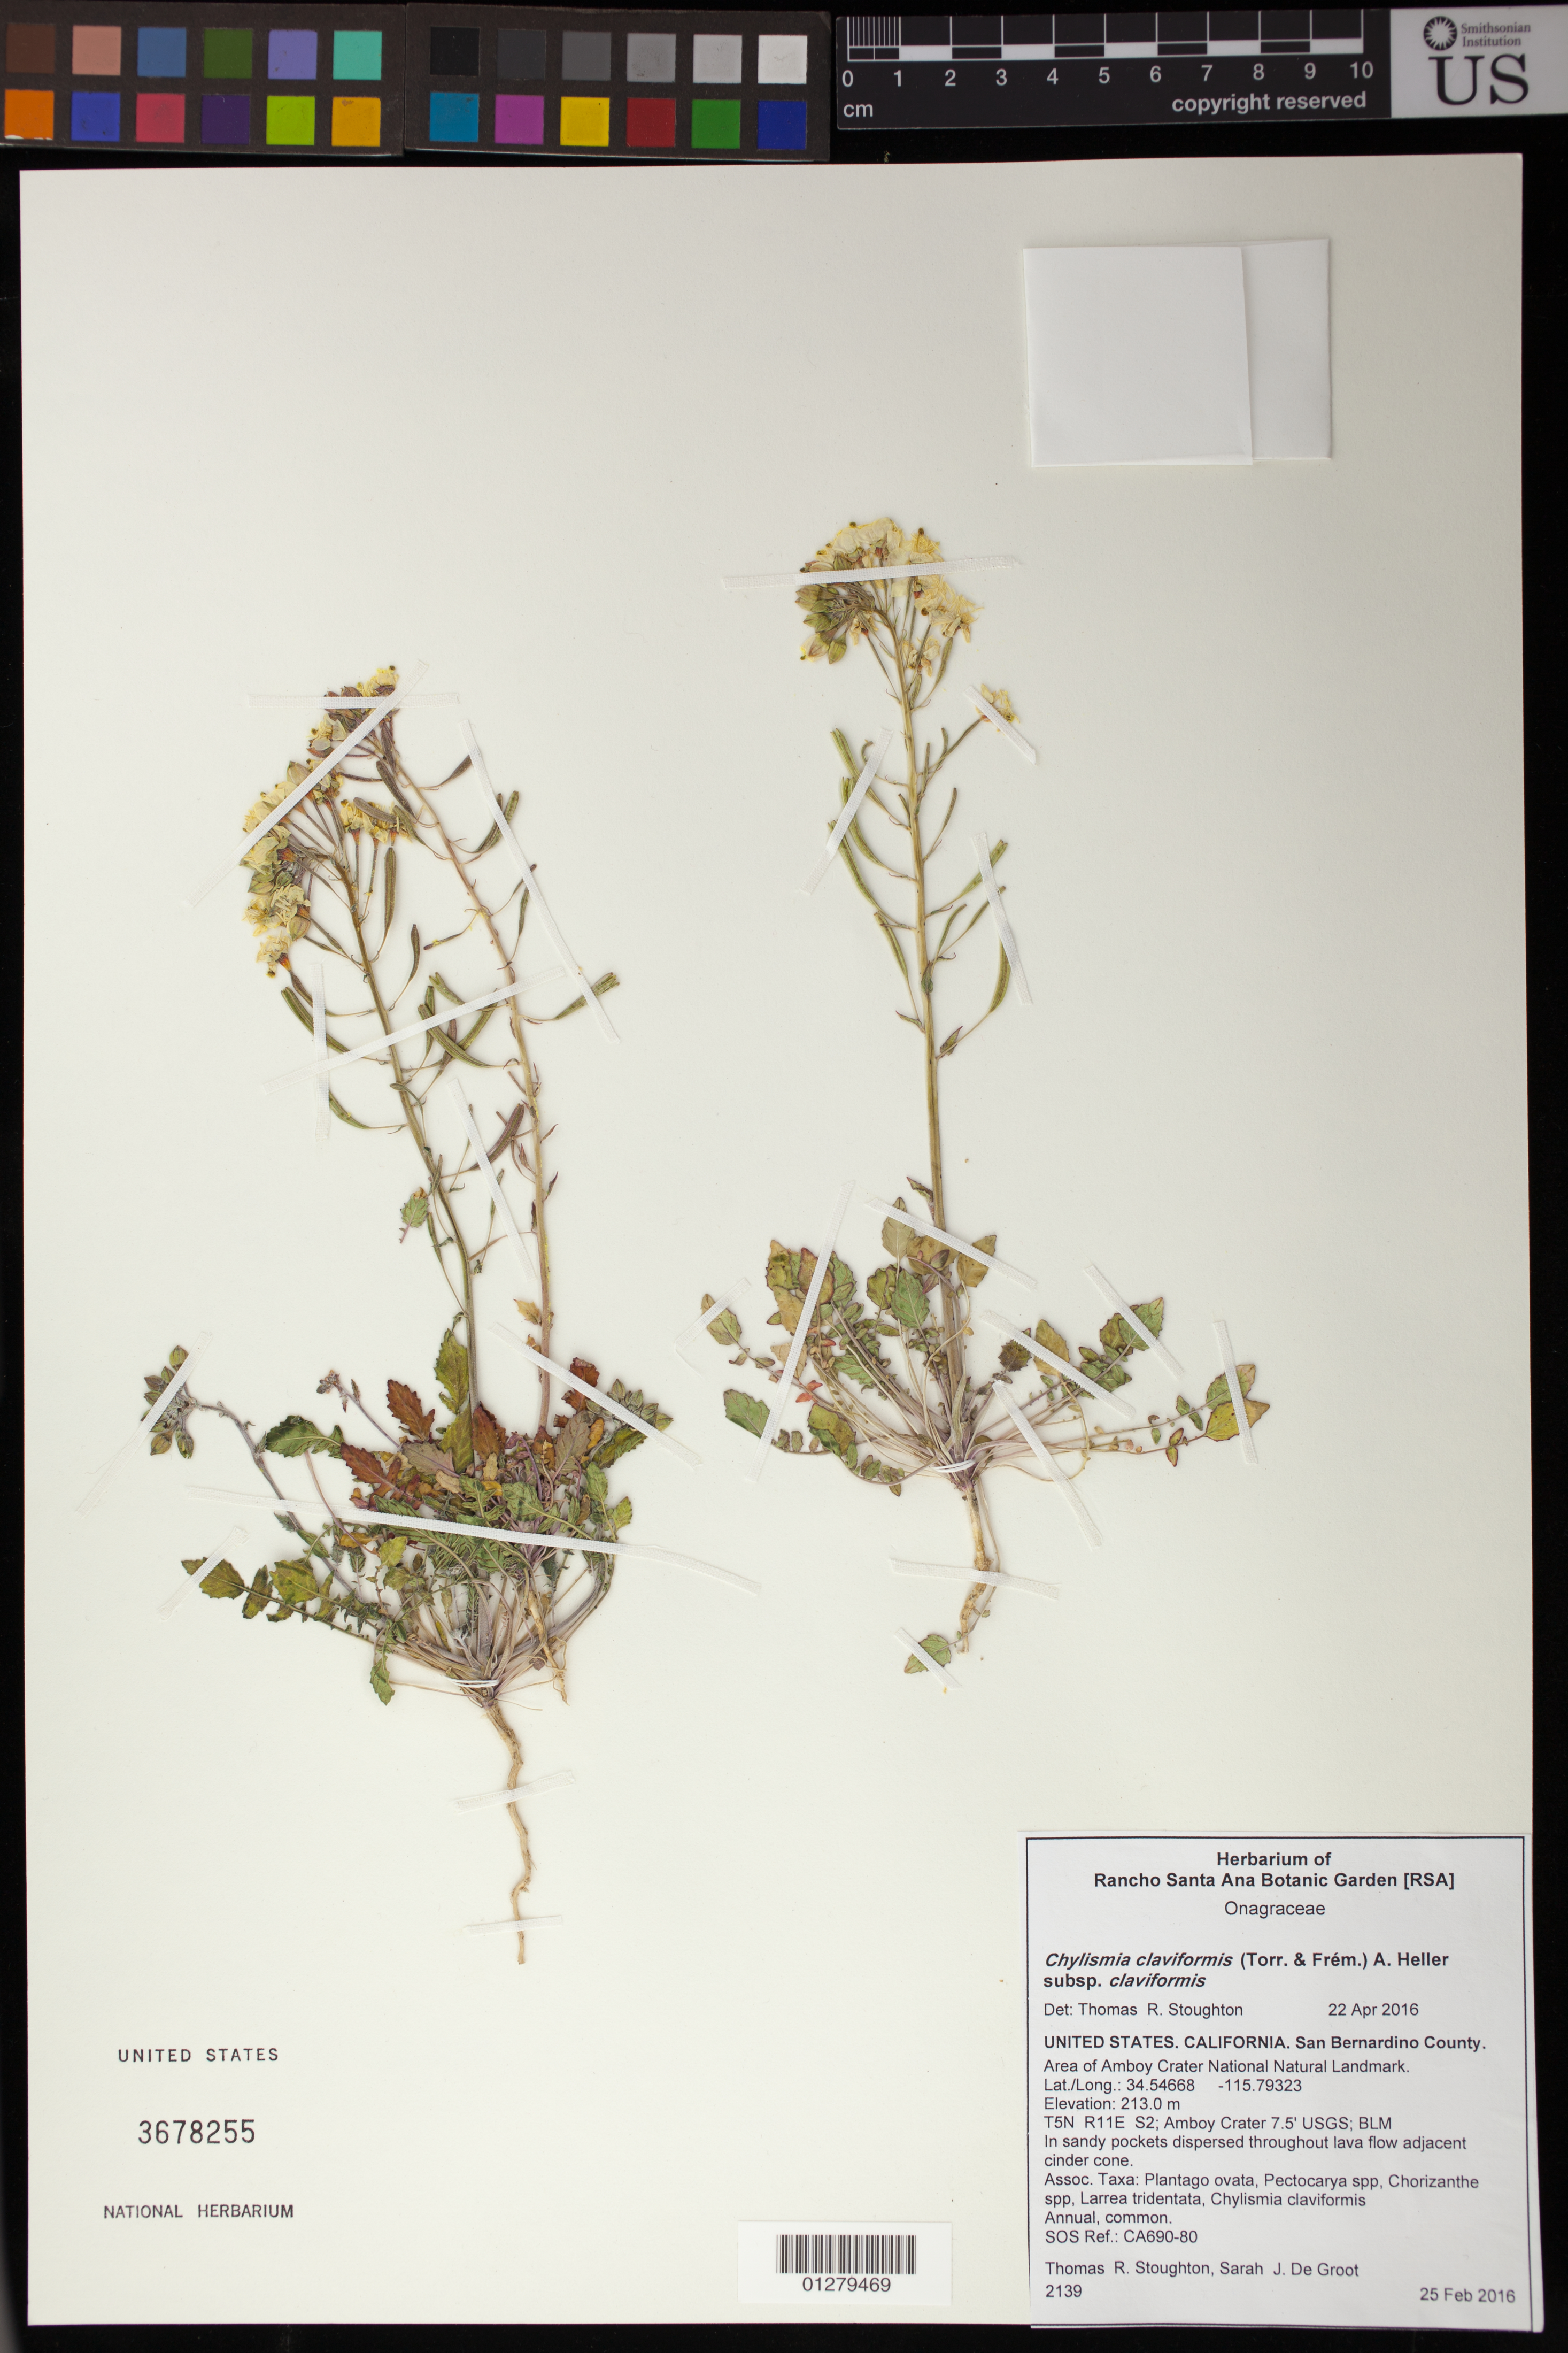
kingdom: Plantae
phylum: Tracheophyta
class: Magnoliopsida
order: Myrtales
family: Onagraceae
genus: Chylismia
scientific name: Chylismia claviformis subsp. claviformis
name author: (Torr. & Frém.) A. Heller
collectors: T. Stoughton & S. De Groot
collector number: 2139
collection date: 2016-02-25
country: United States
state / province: California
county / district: San Bernardino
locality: Area of Amboy Crater National Natural Landmark, throughtout lava flow adjacent cinder cone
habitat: Sandy pockets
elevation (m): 213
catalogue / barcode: US 3678255